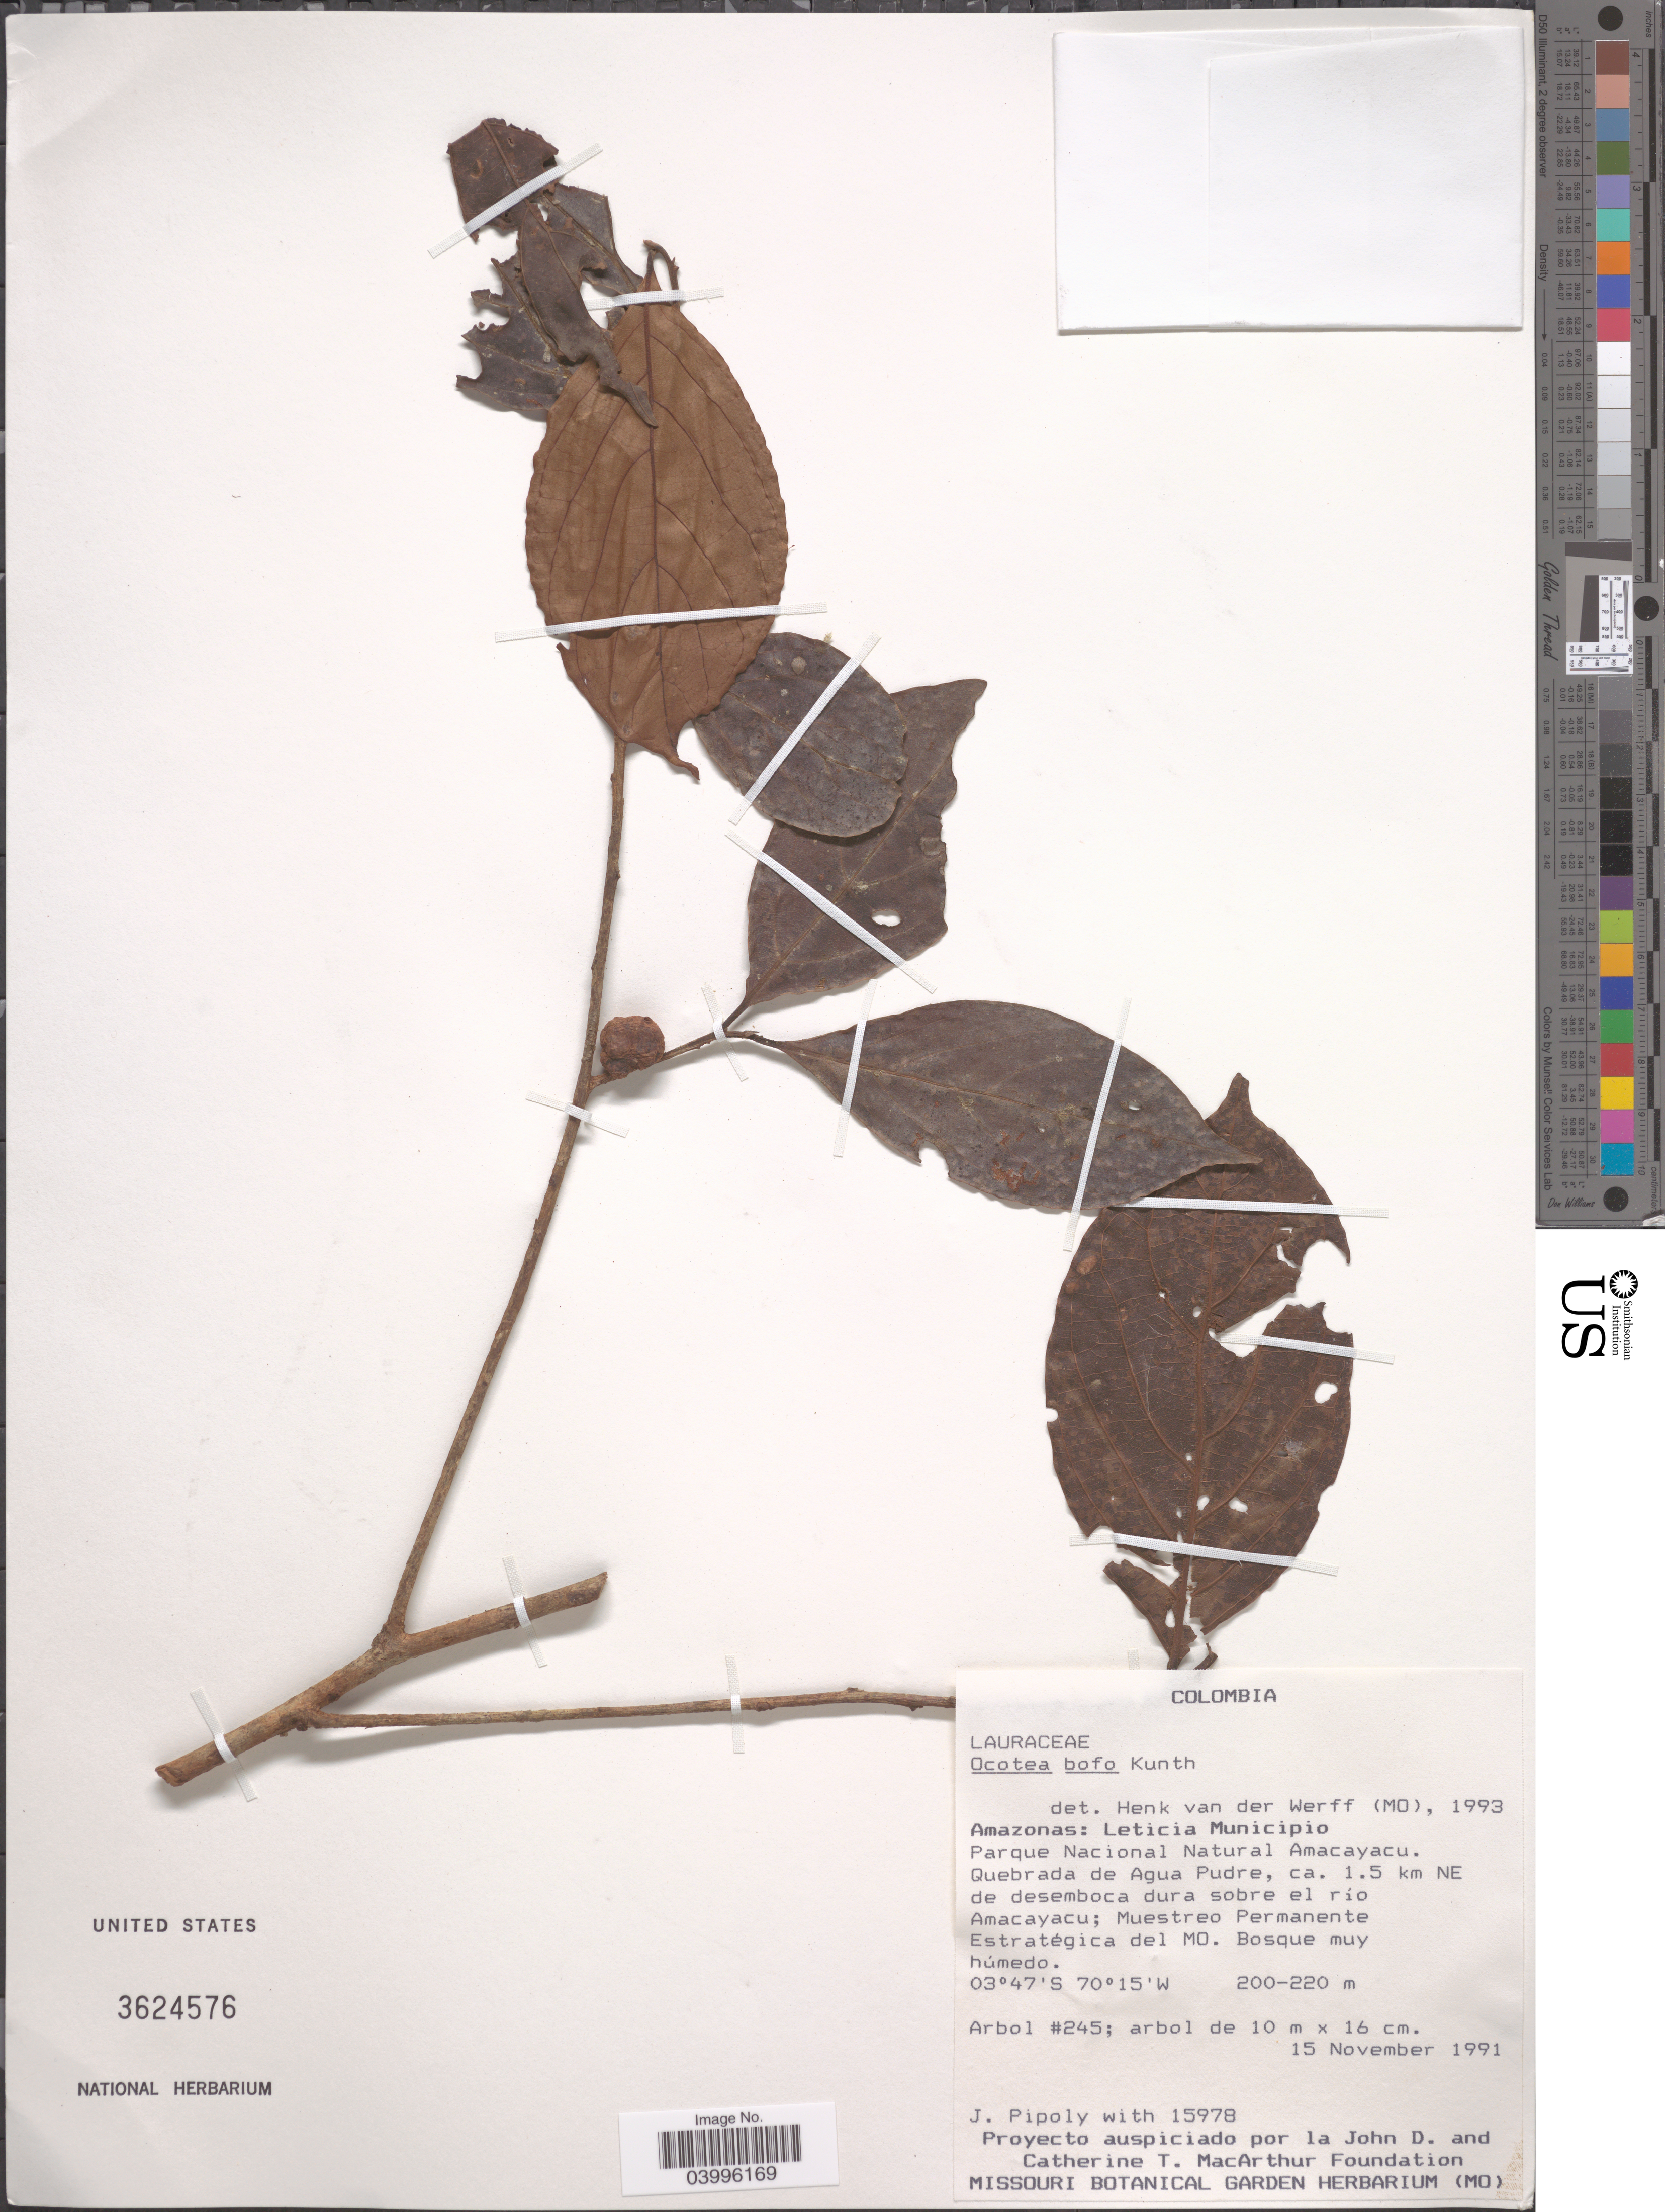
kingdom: Plantae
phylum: Tracheophyta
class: Magnoliopsida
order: Laurales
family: Lauraceae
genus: Ocotea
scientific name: Ocotea bofo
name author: Kunth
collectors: J. J. Pipoly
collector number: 15978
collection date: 1991-11-15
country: Colombia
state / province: Amazônas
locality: Leticia Municipio. Parque Nacional Natural Amacayacu. Quebrada de Agua Pudre, ca. 1.5 km NE de desemboca dura sobre el río Amacayu; Muestro Permanente Estratégica del MO.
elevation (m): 200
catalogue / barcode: US 3624576